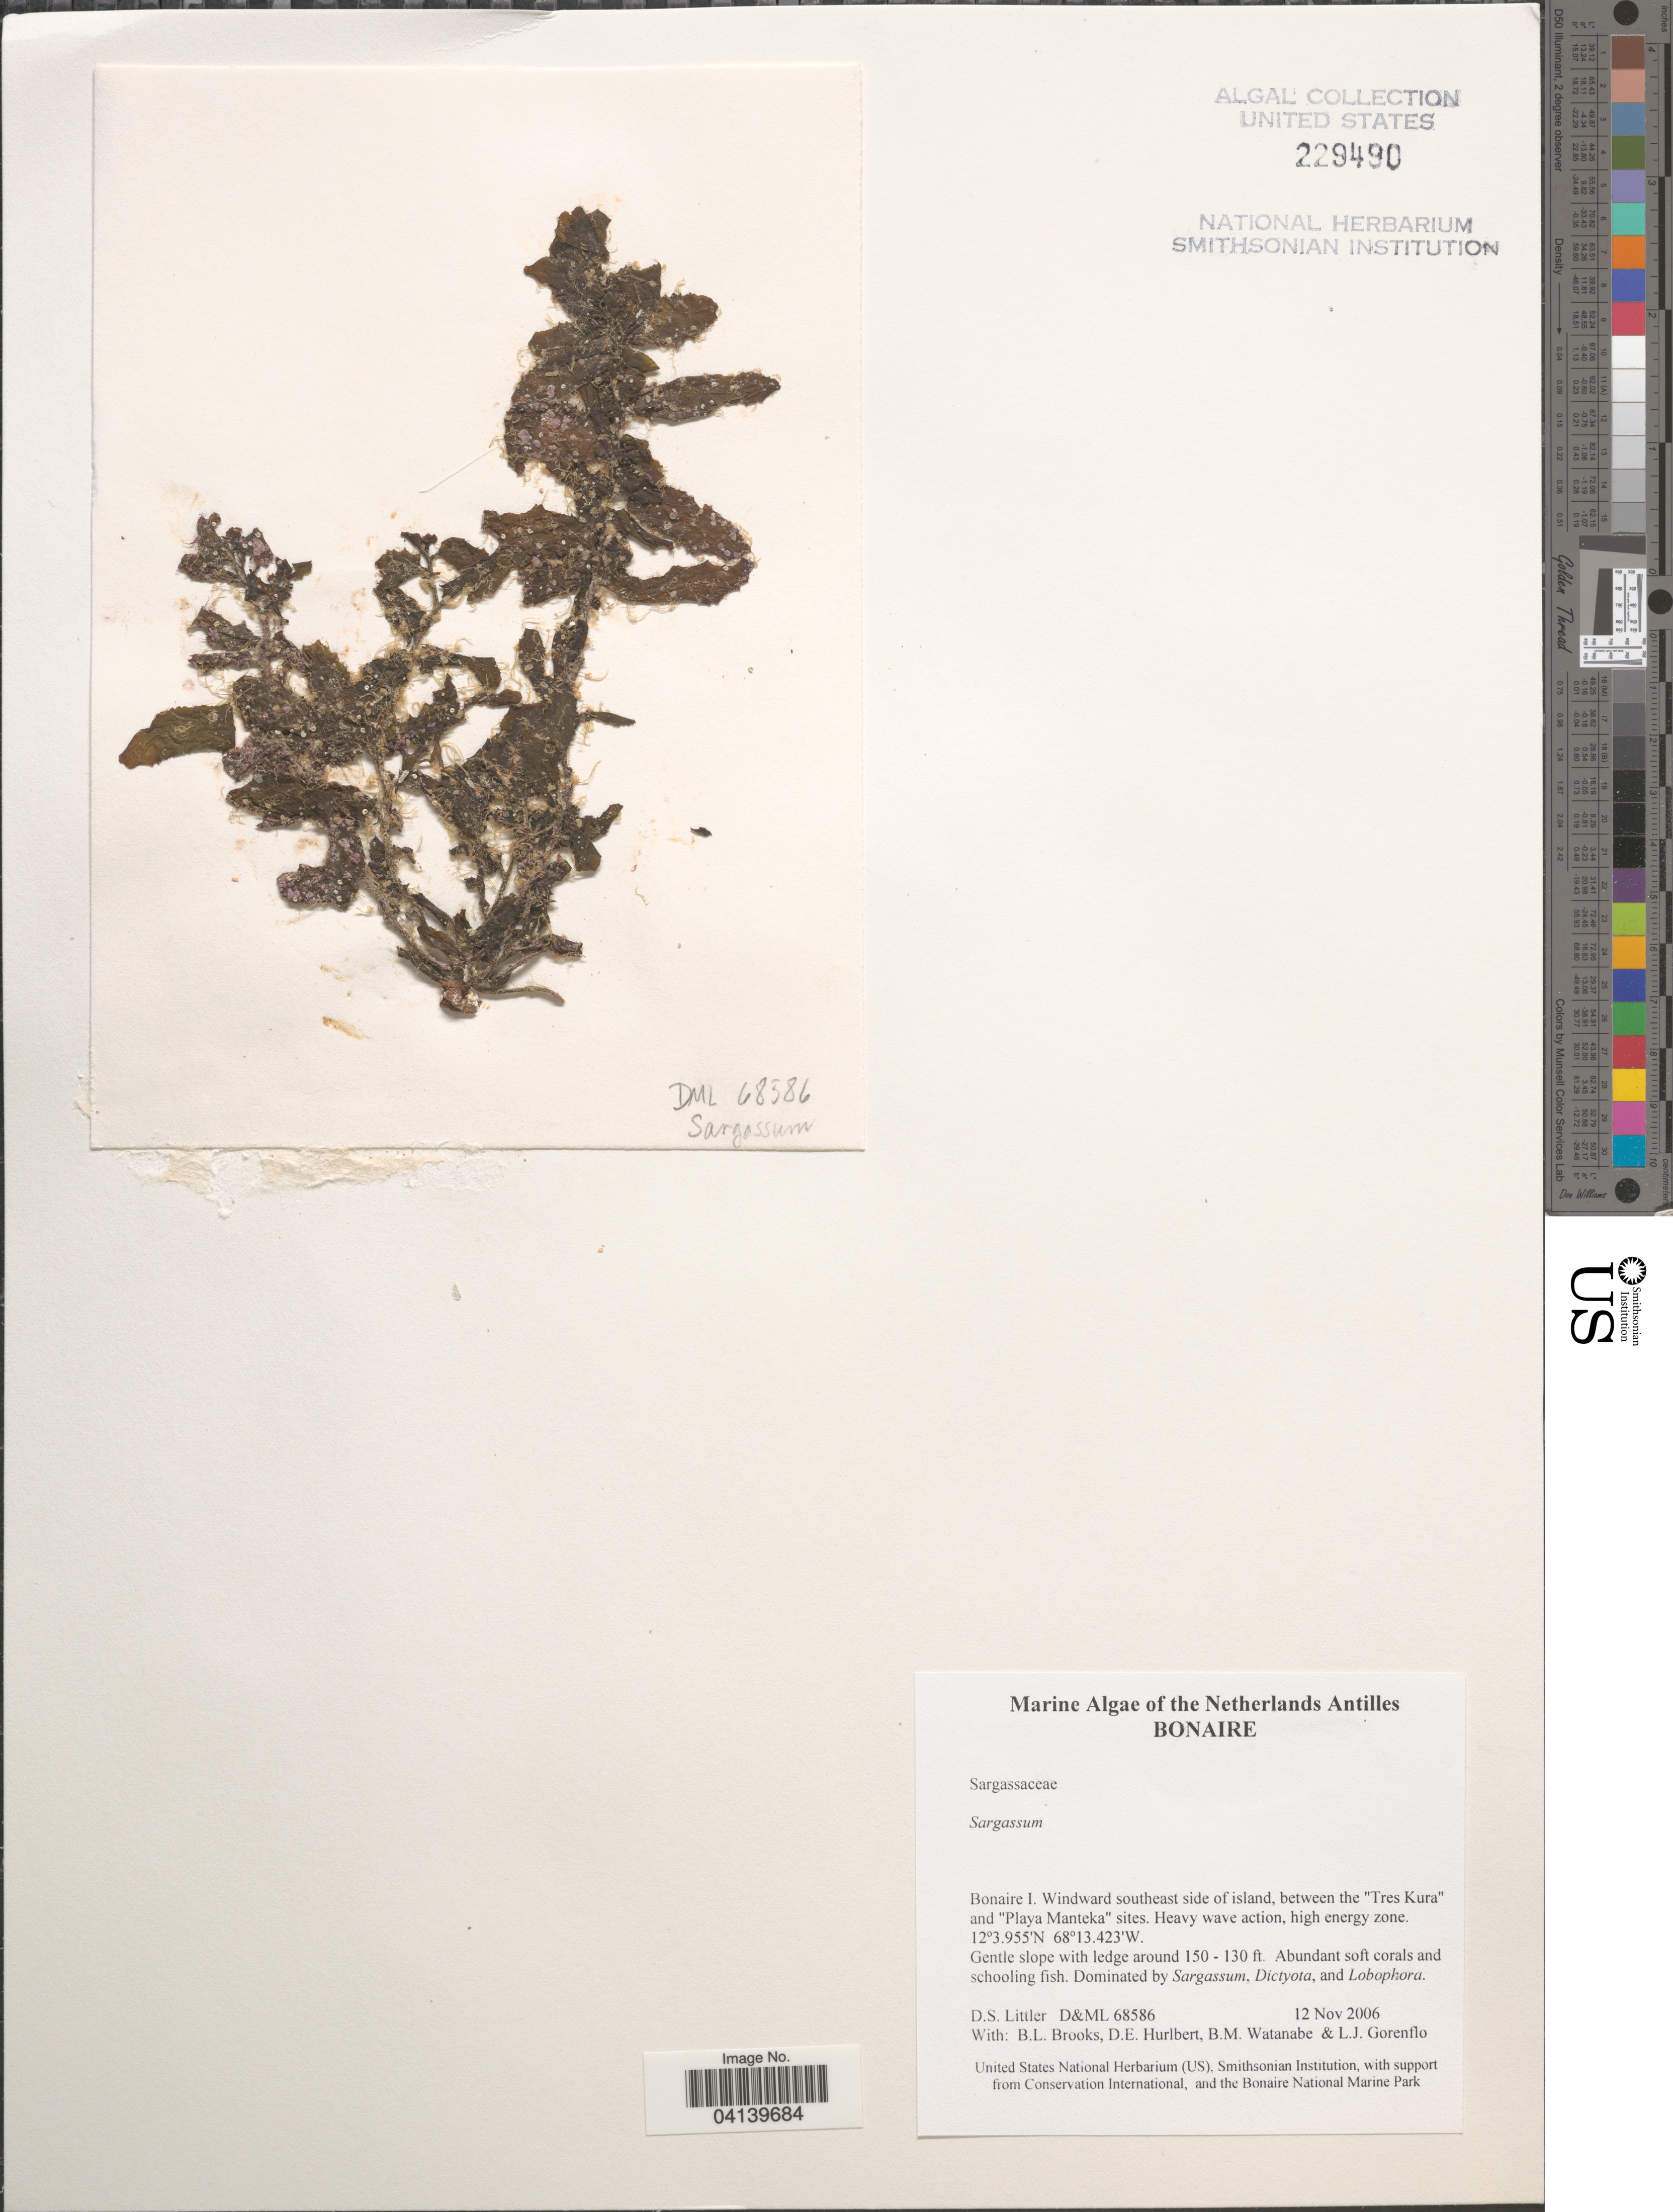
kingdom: Chromista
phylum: Ochrophyta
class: Phaeophyceae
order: Fucales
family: Sargassaceae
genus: Sargassum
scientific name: Sargassum sp.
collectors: D. S. Littler, B. Brooks, D. Hurlbert, B. Watanabe & L. Gorenflo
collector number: D&ML 68586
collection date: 2006-11-12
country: Netherlands Antilles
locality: Bonaire. Bonaire I. Windward southeast side of island, between the "Tres Kura" and "Playa Manteka" sites.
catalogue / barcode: US 229490